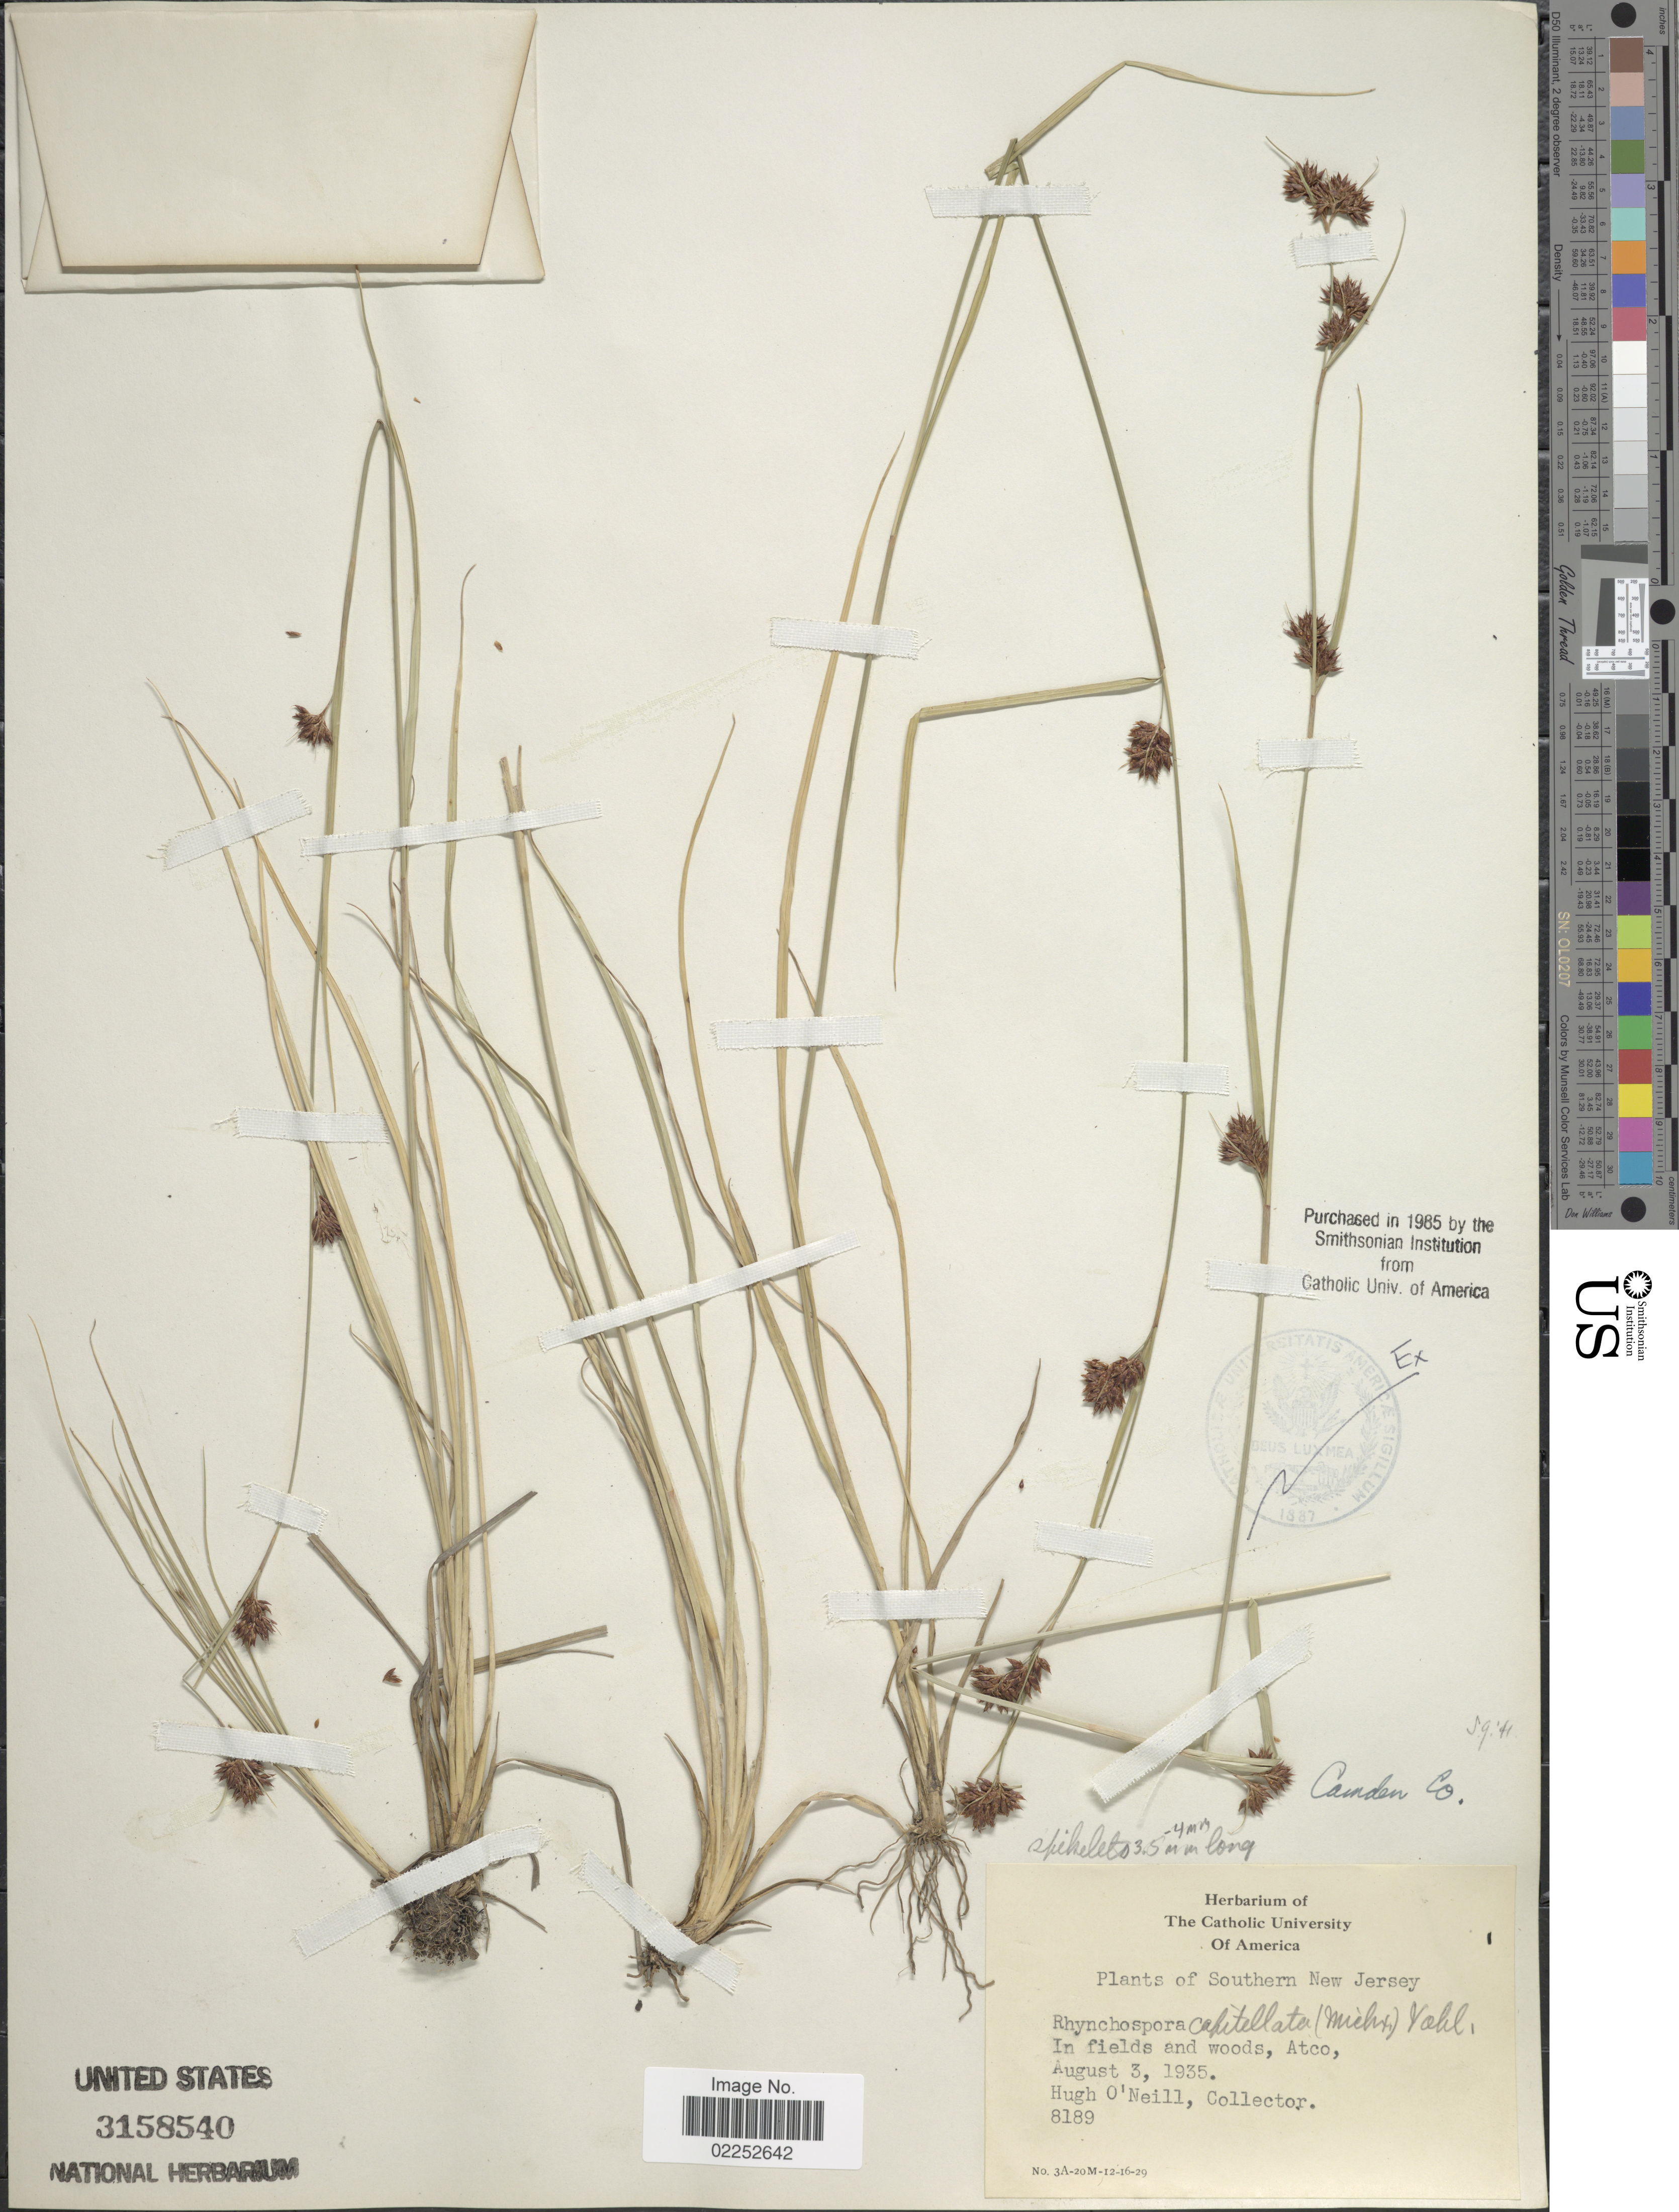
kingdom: Plantae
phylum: Tracheophyta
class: Liliopsida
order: Poales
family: Cyperaceae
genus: Rhynchospora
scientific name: Rhynchospora capitellata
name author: (Michx.) Vahl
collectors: H. O'Neill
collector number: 8189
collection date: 1935-08-03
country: United States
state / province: New Jersey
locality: Southern New Jersey, In fields and woods, Atco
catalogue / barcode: US 3158540